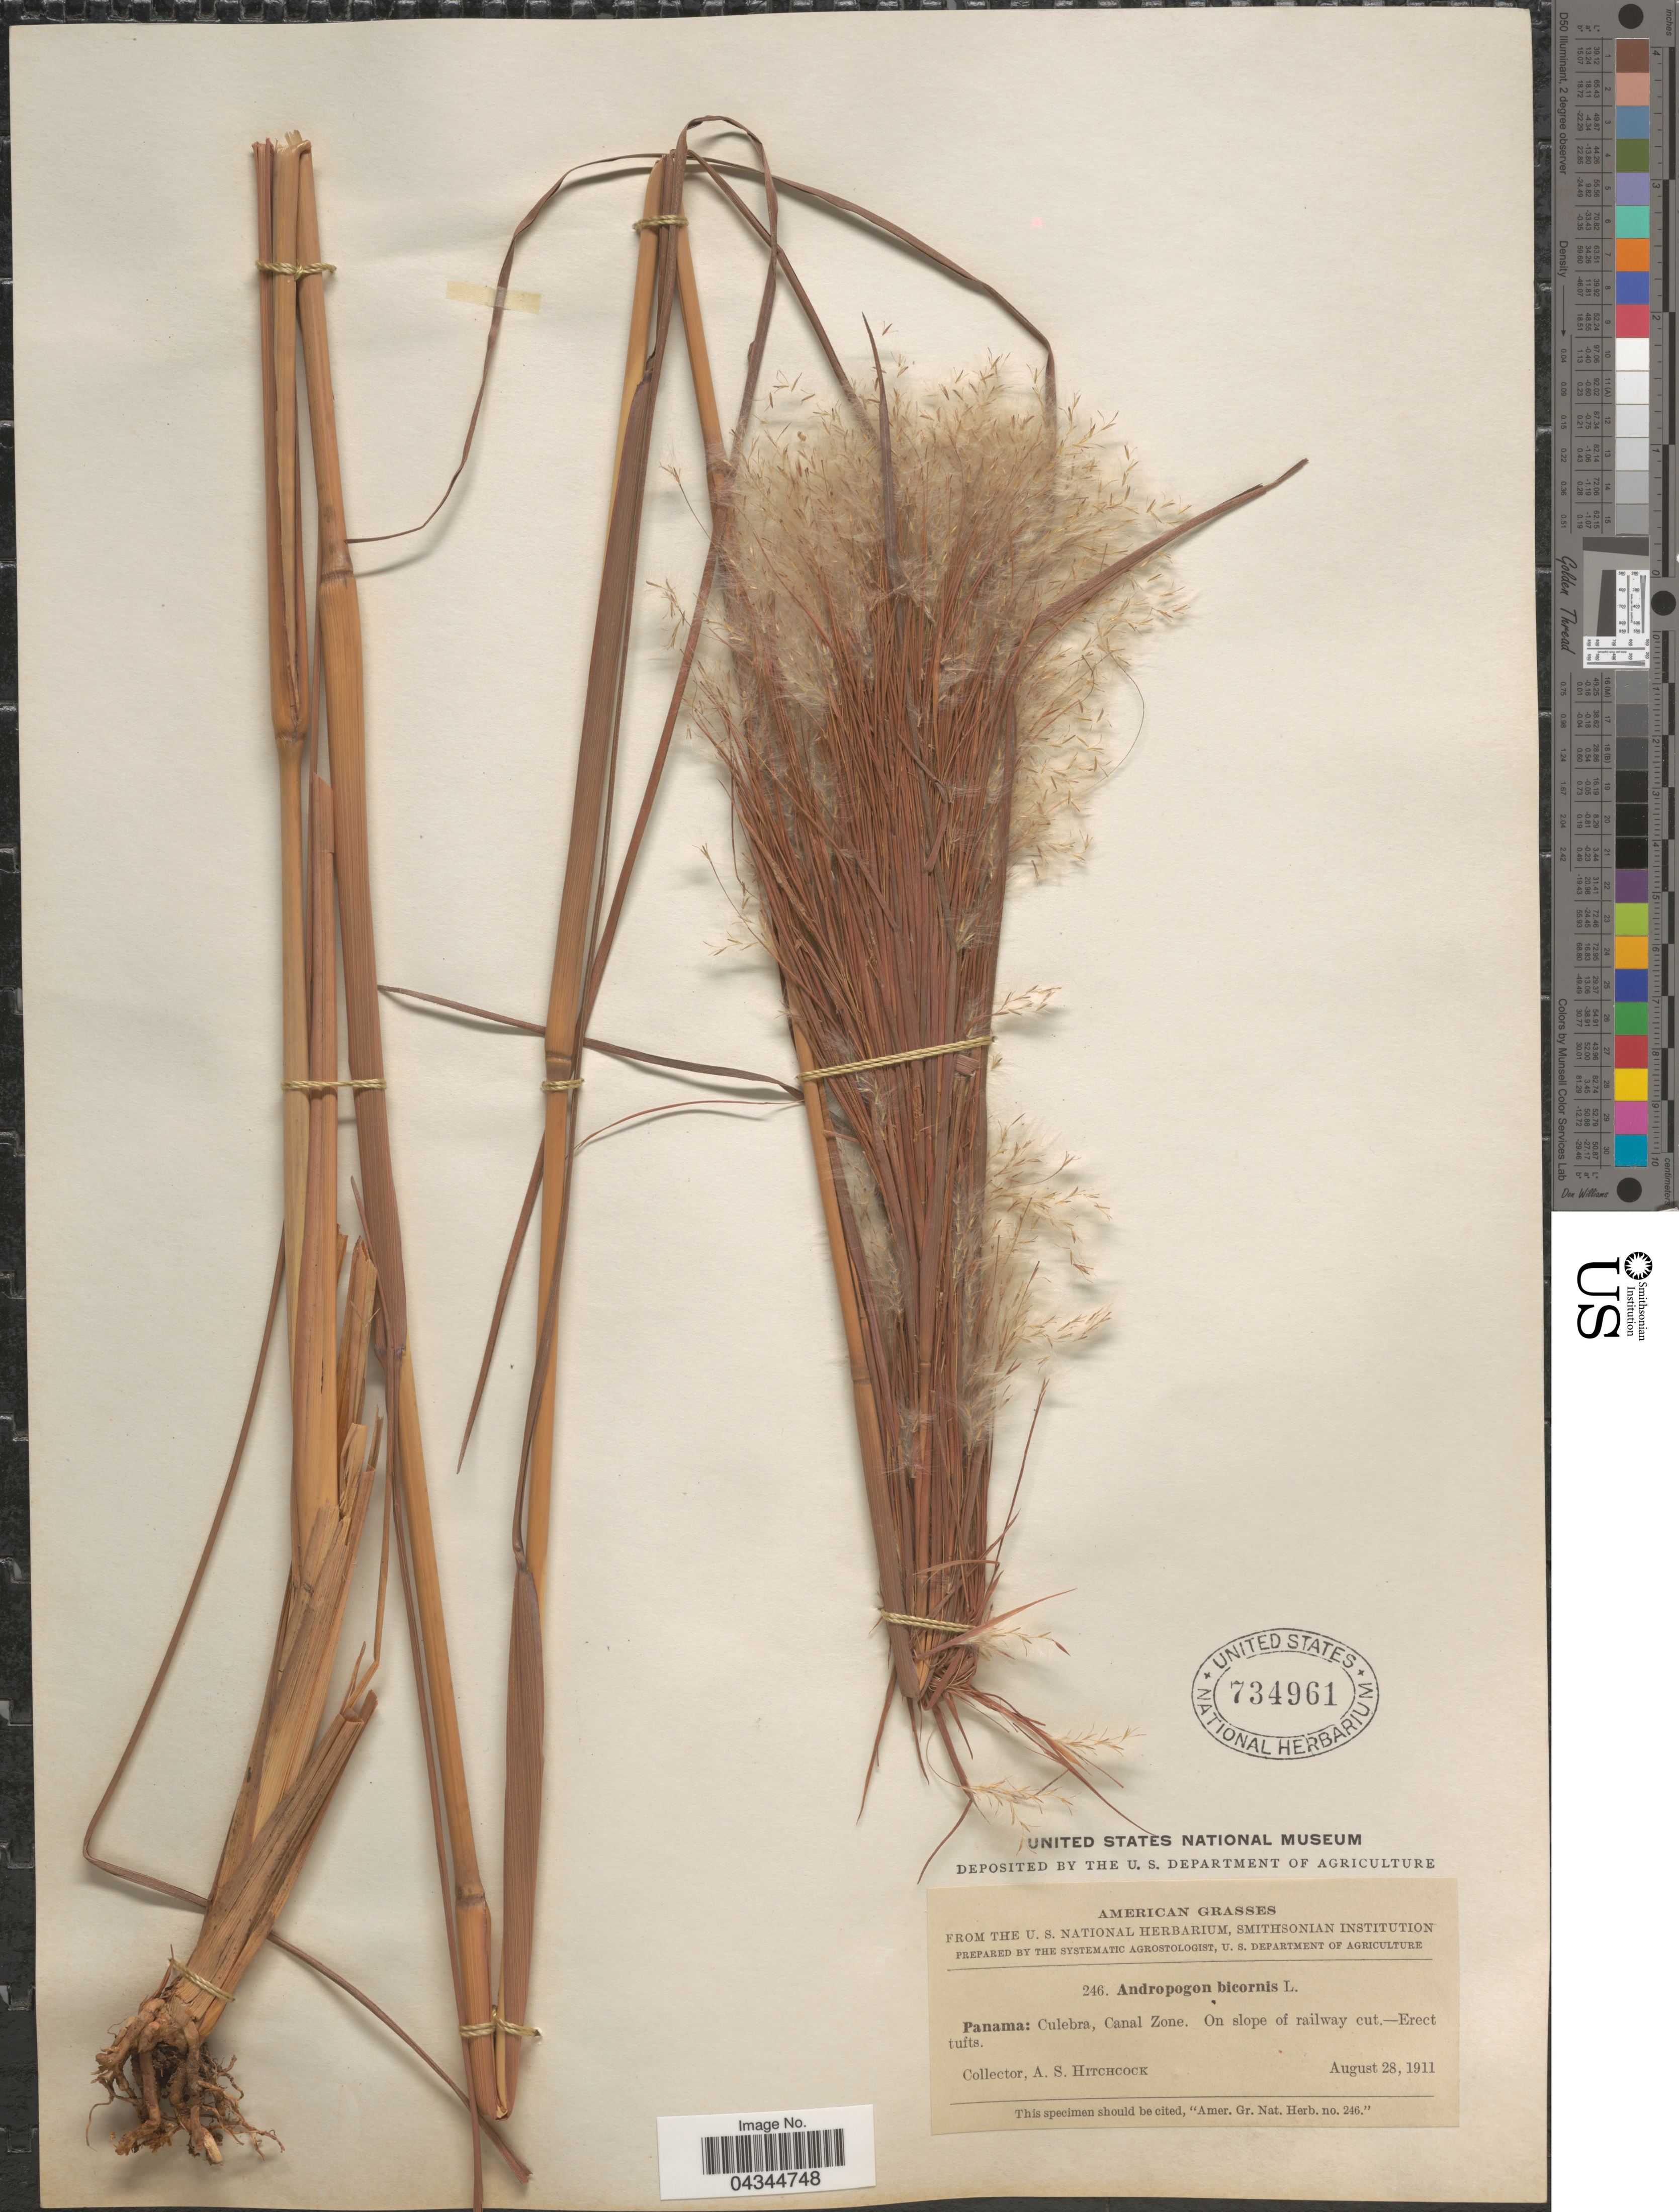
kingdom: Plantae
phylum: Tracheophyta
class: Liliopsida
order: Poales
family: Poaceae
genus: Andropogon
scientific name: Andropogon bicornis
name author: L.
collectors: A. S. Hitchcock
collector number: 246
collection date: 1911-08-28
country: Panama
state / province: Colón / Panamá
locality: Culebra, Canal Zone. On slope of railway cut.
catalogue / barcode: US 734961